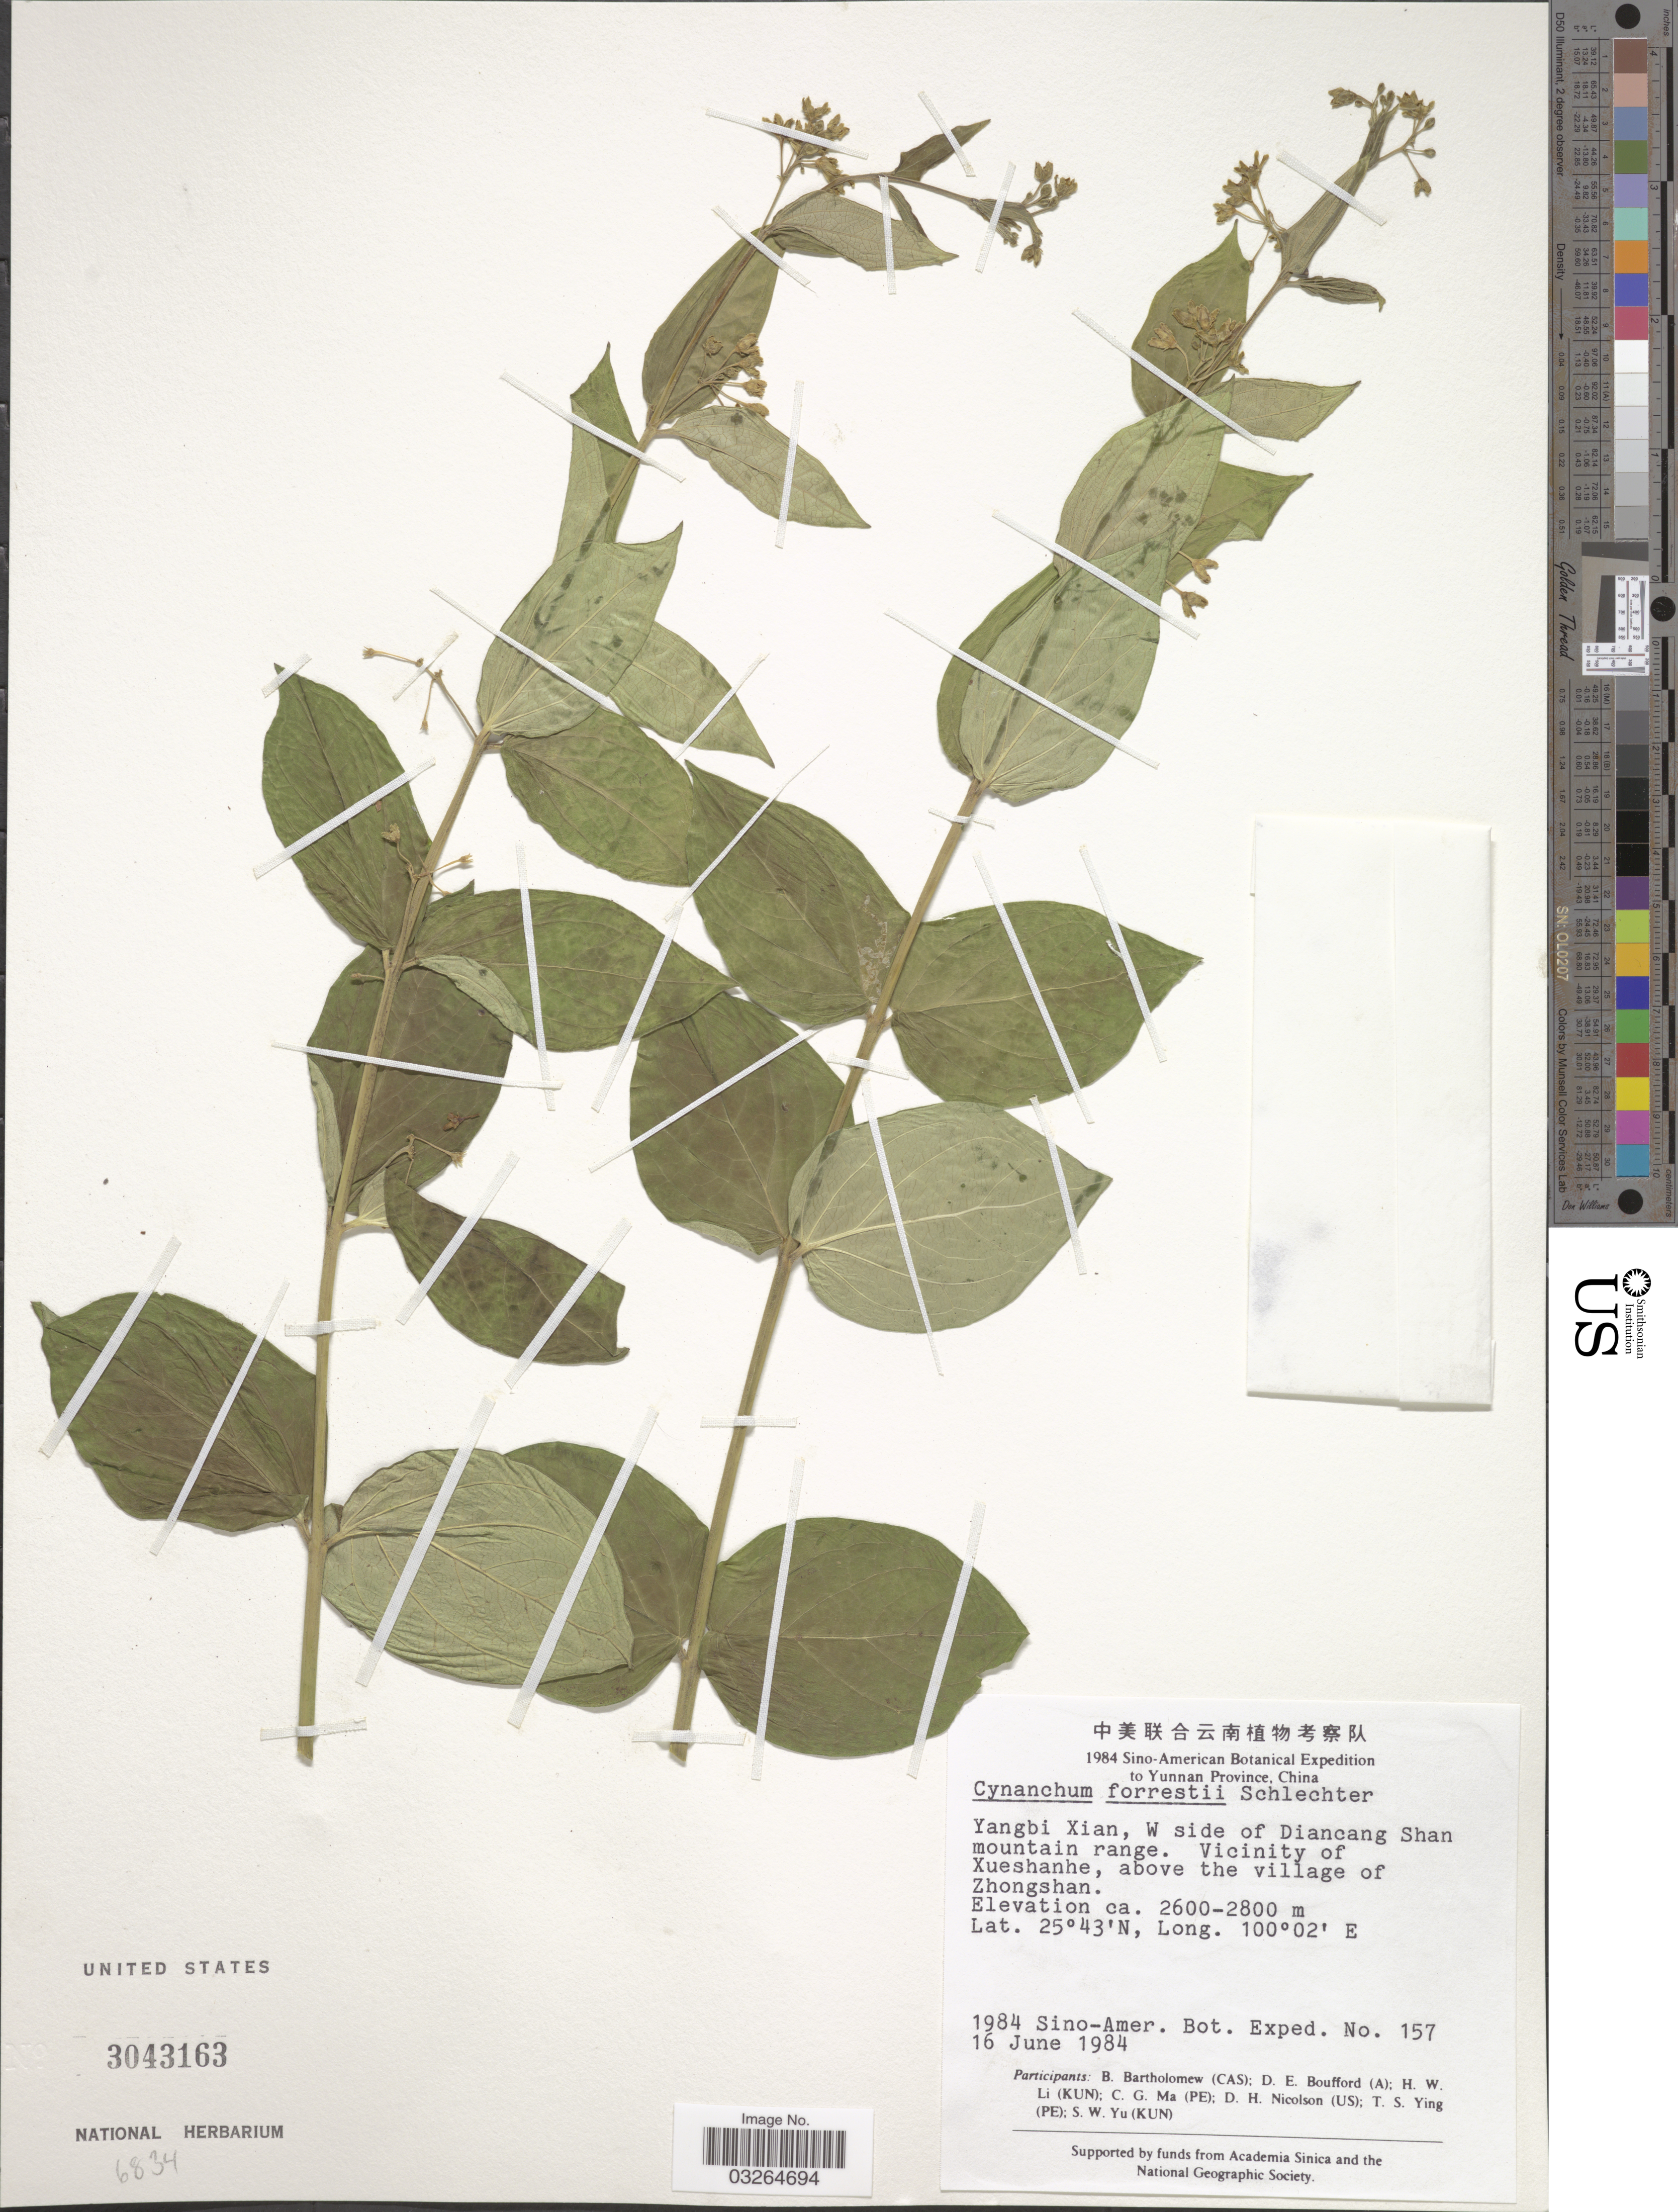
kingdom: Plantae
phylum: Tracheophyta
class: Magnoliopsida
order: Gentianales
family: Apocynaceae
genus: Cynanchum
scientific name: Cynanchum forrestii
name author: Schltr.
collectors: Sino-Amer. Bot. Exped. 1984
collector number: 157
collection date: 1984-06-16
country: China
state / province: Yunnan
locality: Yangbi Xian, W side of Diancang Shan mountain range. Vicinity of Xueshanhe, above the village of Zhongshan.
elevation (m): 2600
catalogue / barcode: US 3043163